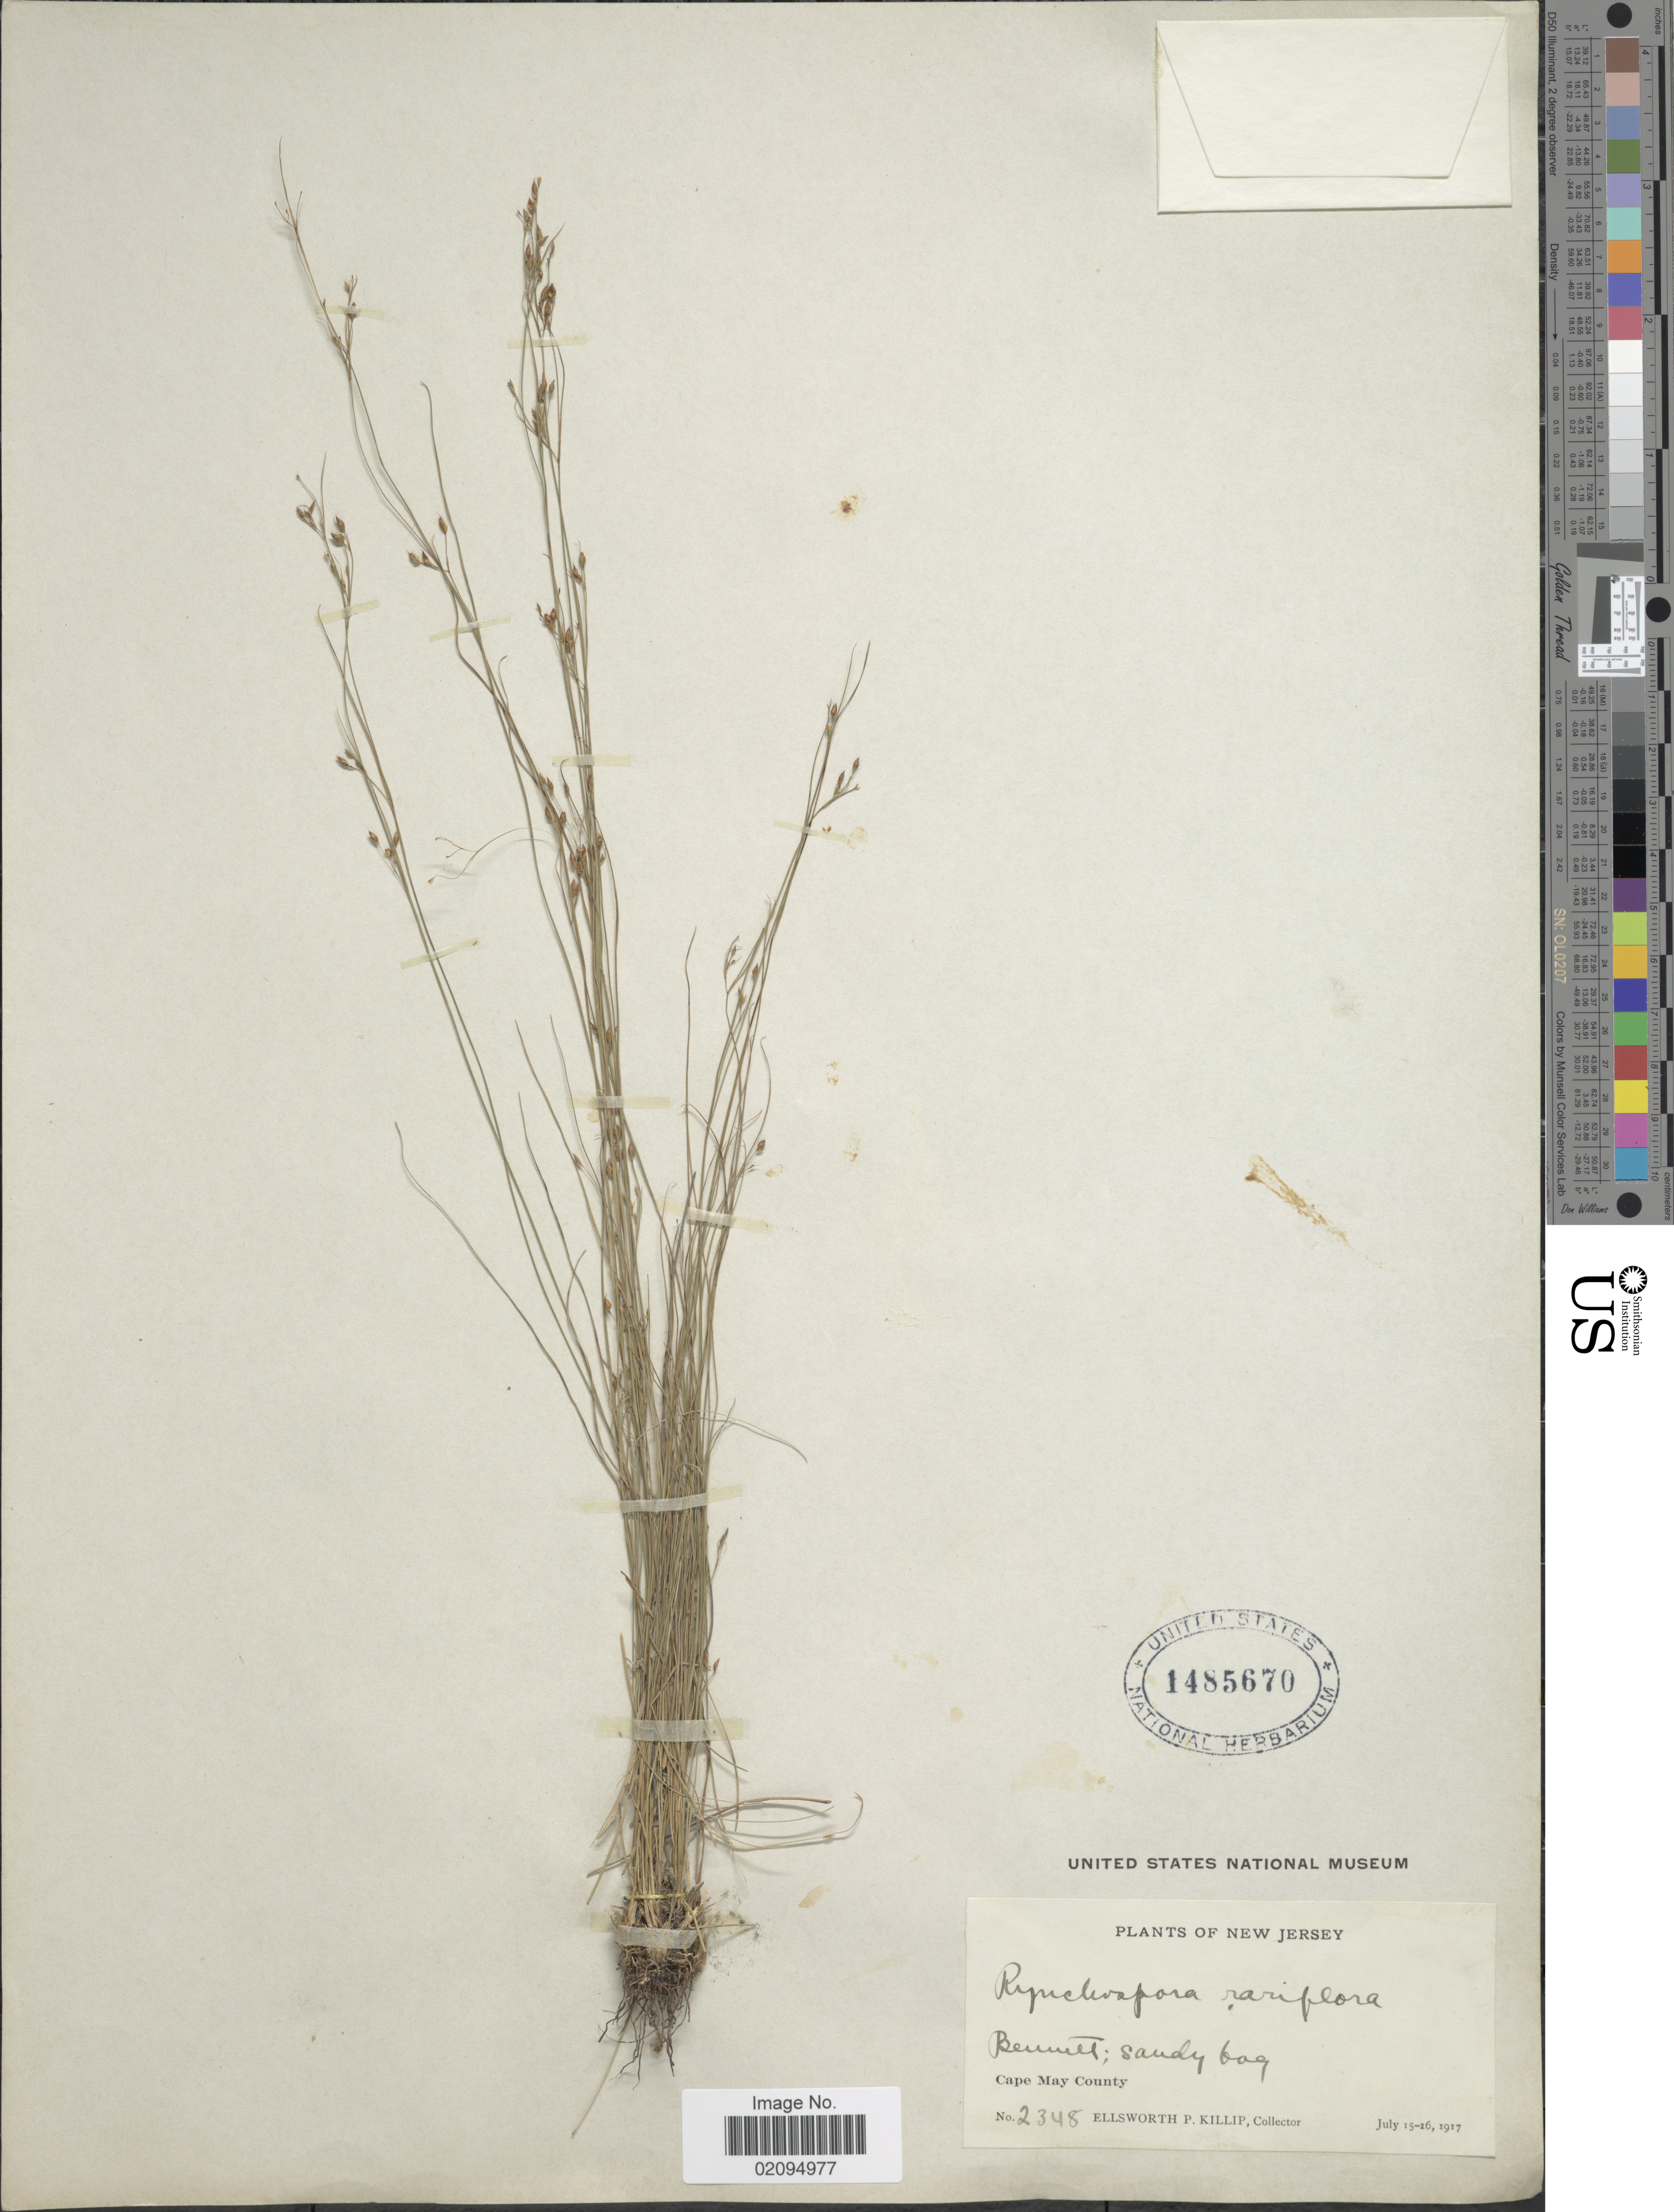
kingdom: Plantae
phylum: Tracheophyta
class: Liliopsida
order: Poales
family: Cyperaceae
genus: Rhynchospora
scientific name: Rhynchospora rariflora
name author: (Michx.) Elliott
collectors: E. P. Killip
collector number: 2348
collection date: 1917-07-15/1917-07-16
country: United States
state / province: New Jersey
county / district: Cape May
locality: Bennett. Sandy bog.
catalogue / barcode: US 1485670